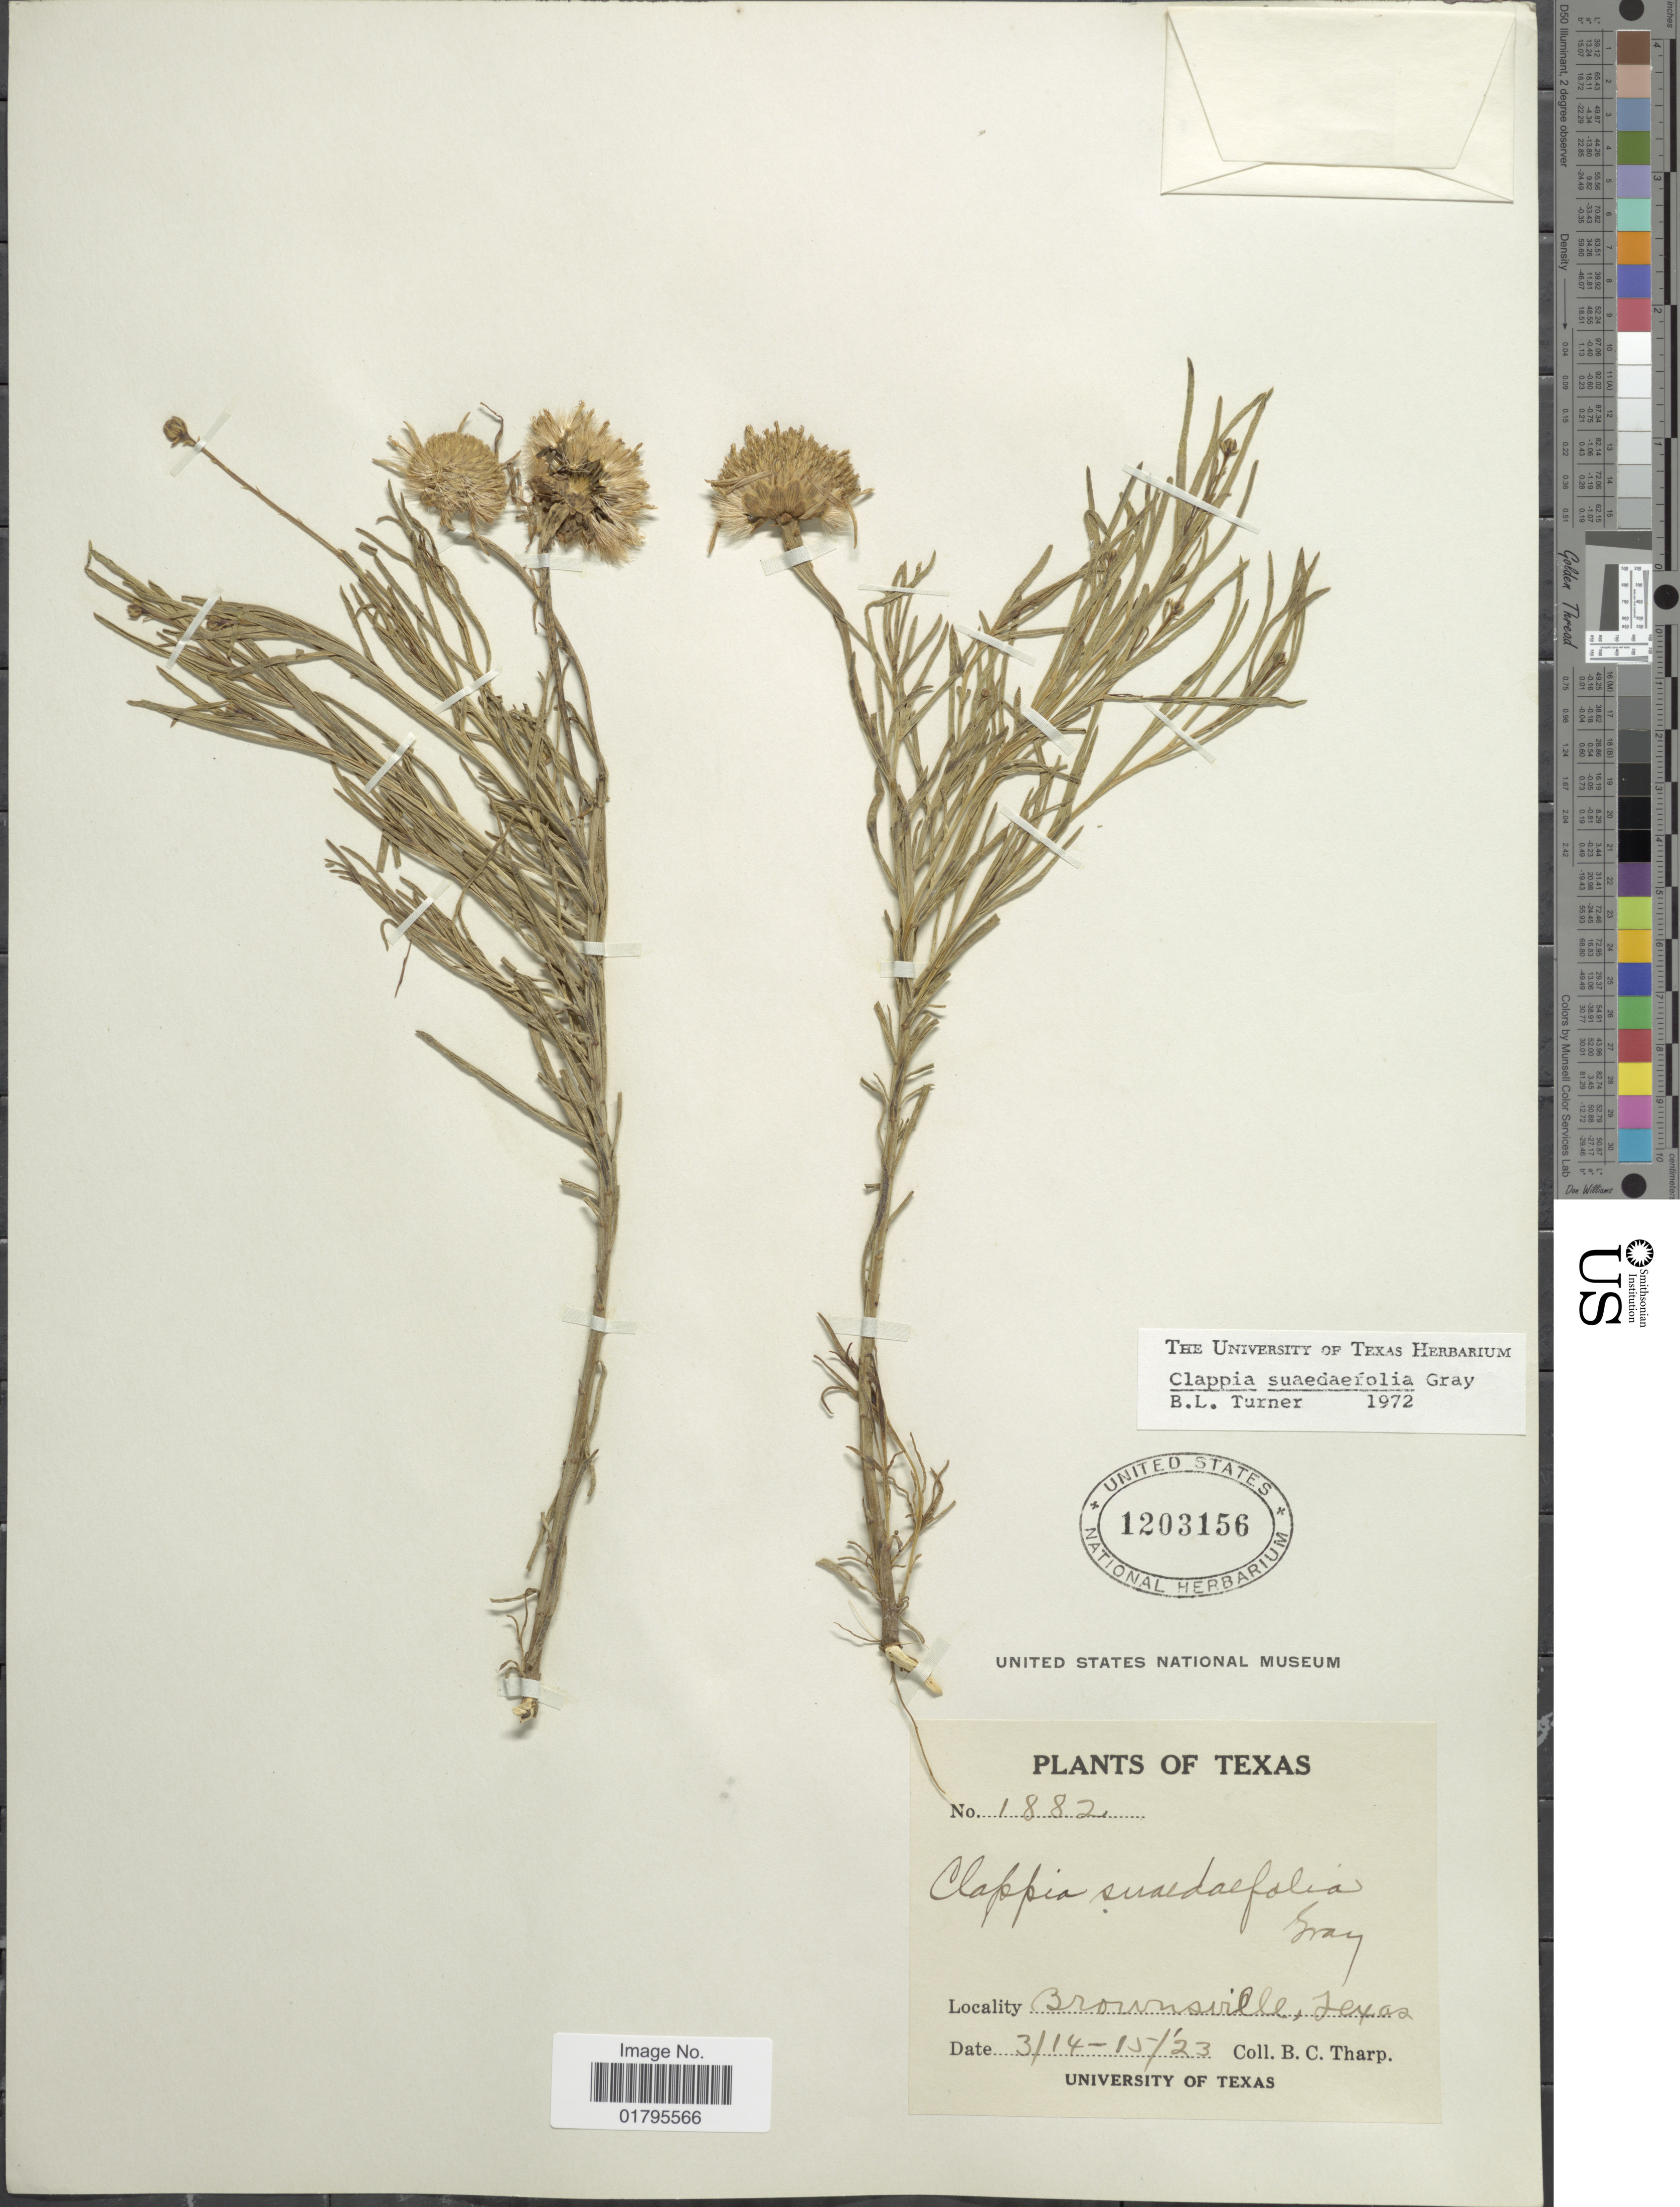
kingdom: Plantae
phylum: Tracheophyta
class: Magnoliopsida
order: Asterales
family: Asteraceae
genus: Clappia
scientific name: Clappia suaedaefolia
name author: A. Gray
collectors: B. C. Tharp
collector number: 1882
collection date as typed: Transcribed d/m/y: 14/3/23 to 15/3/23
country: United States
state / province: Texas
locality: Brownsville, Texas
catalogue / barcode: US 1203156